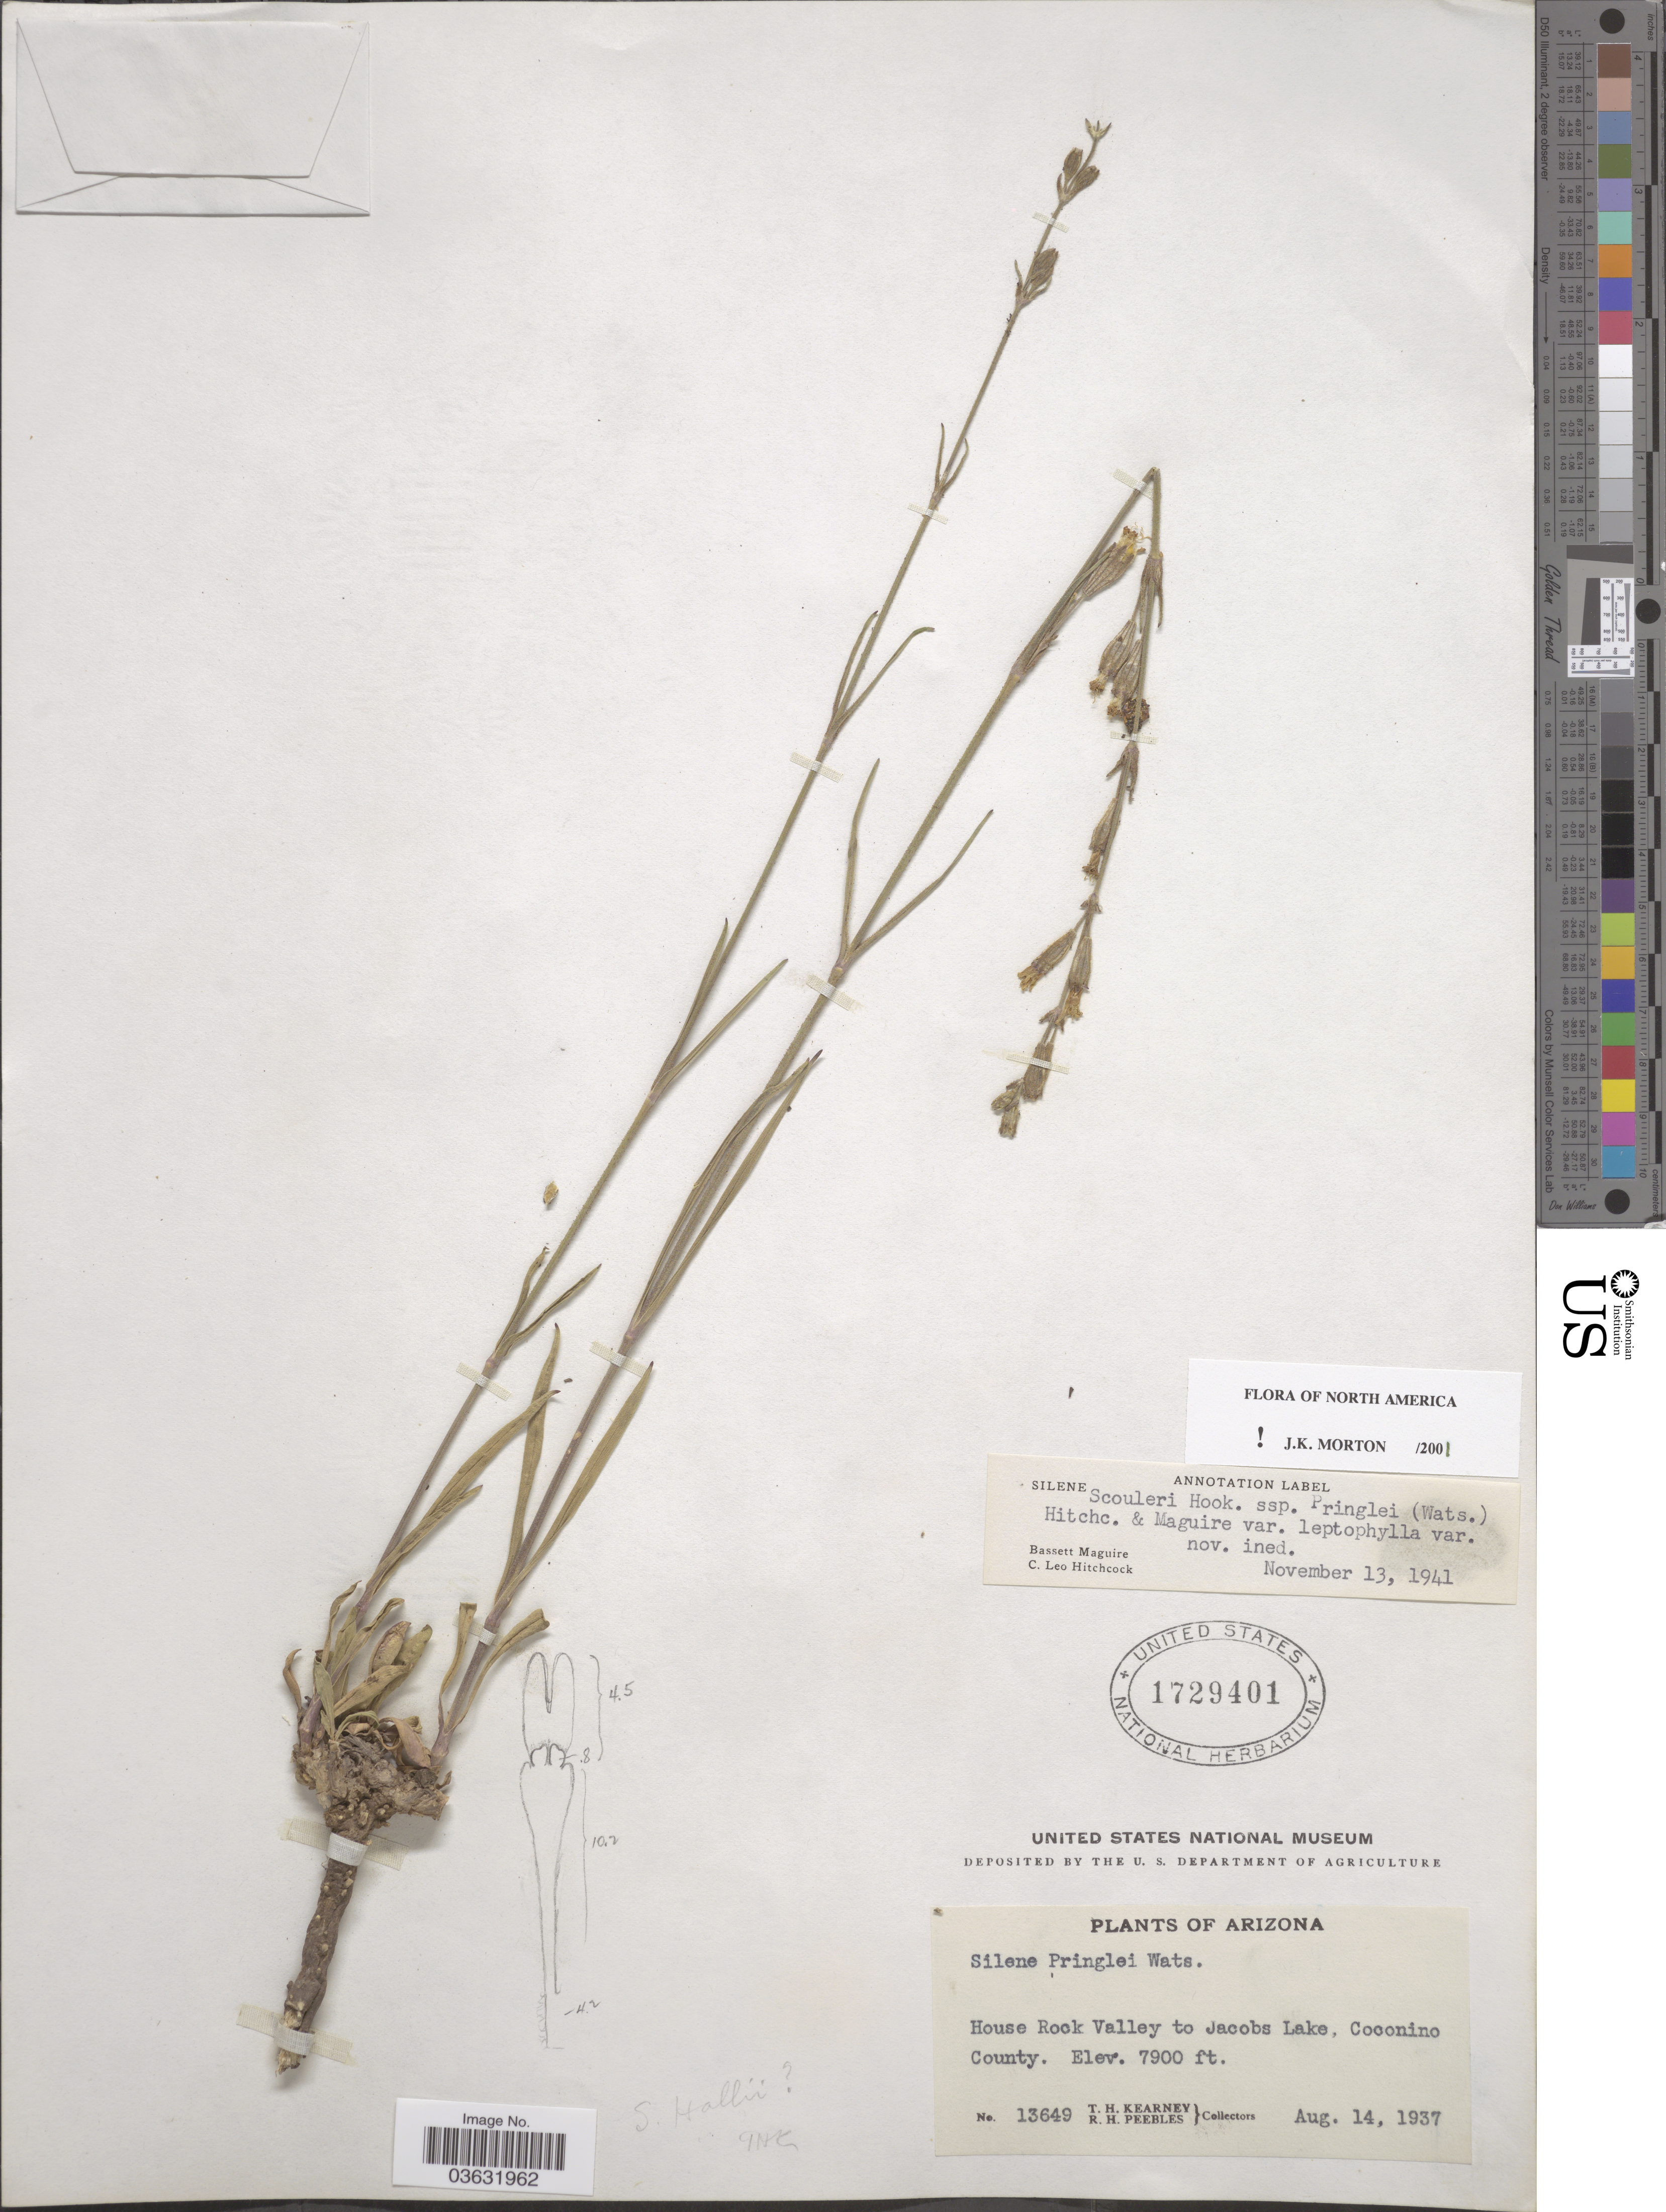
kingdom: Plantae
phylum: Tracheophyta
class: Magnoliopsida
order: Caryophyllales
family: Caryophyllaceae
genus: Silene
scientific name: Silene scouleri var. leptophylla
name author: C.L. Hitchc. & Maguire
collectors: T. H. Kearney & R. H. Peebles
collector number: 13649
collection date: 1937-08-14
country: United States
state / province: Arizona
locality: House Rock Valley to Jacobs Lake, Coconino County.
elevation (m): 2408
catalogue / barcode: US 1729401